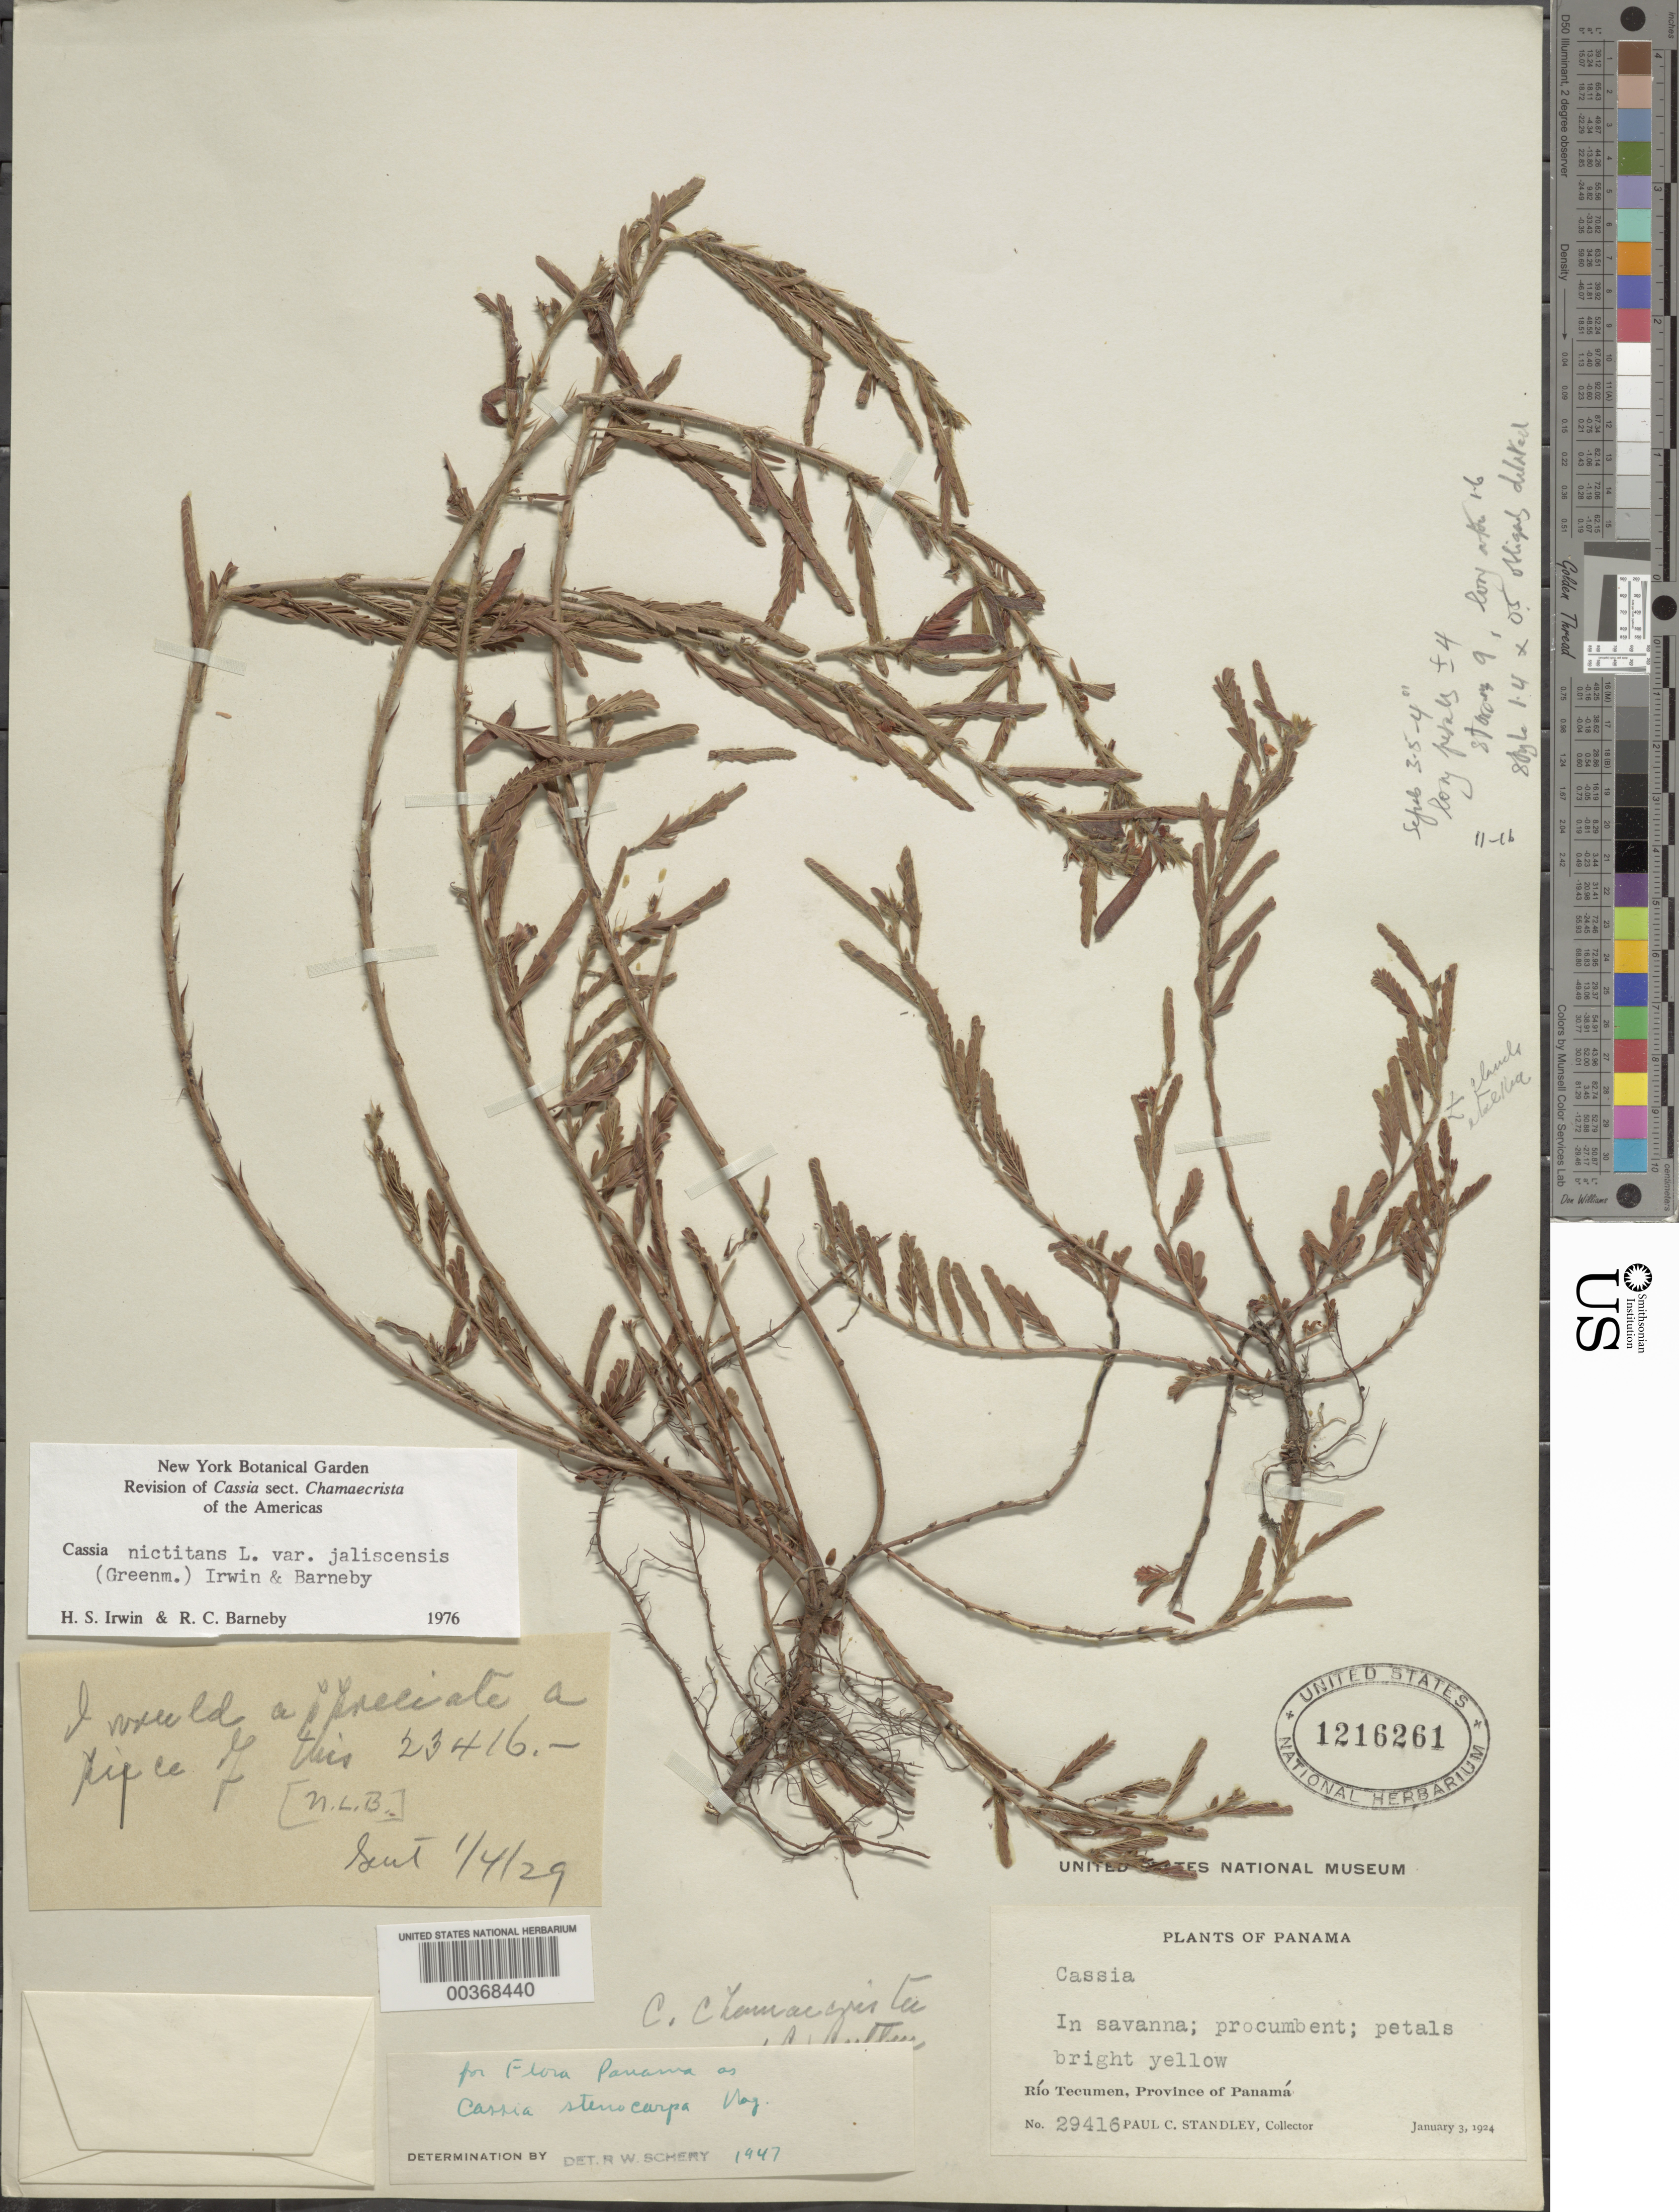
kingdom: Plantae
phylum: Tracheophyta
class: Magnoliopsida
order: Fabales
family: Fabaceae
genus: Chamaecrista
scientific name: Chamaecrista nictitans var. jaliscensis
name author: (Greenm.) H.S. Irwin & Barneby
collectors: P. C. Standley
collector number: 29416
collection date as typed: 03 Jan 1924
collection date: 1924-01-03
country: Panama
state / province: Panamá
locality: Rio Tecumen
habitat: In savanna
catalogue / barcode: US 1216261